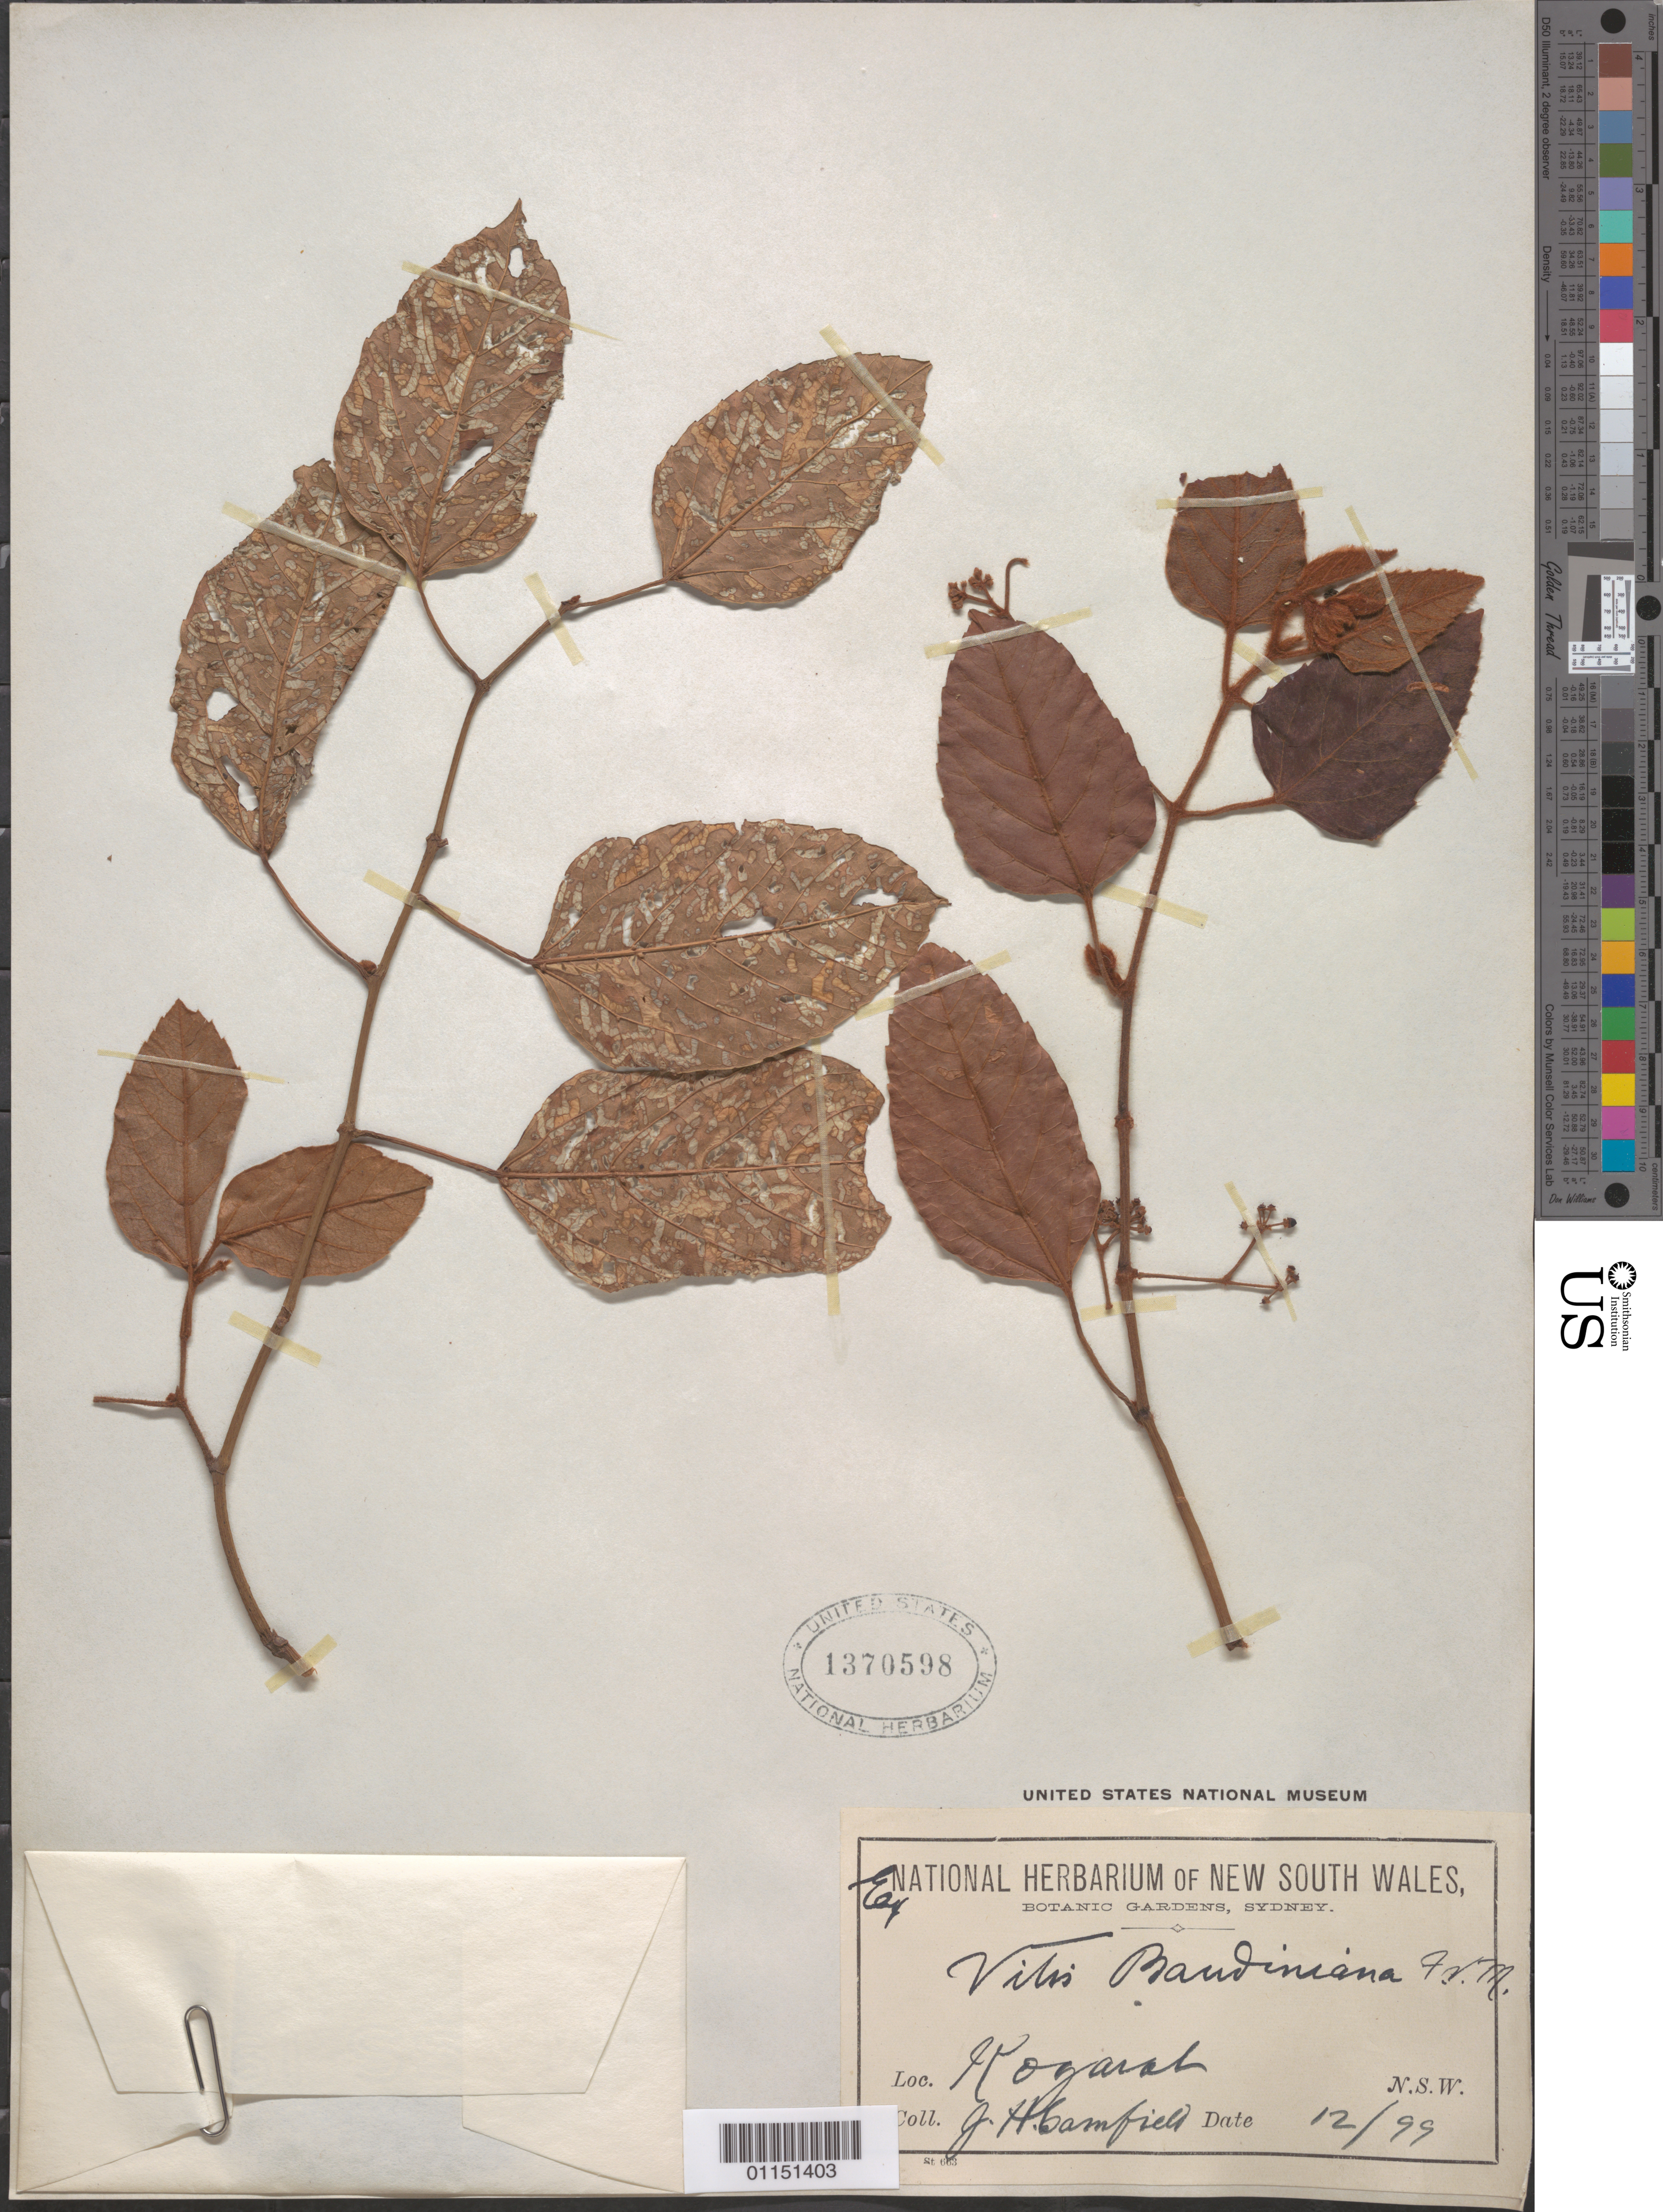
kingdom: Plantae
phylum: Tracheophyta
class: Magnoliopsida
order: Vitales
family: Vitaceae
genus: Cissus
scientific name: Cissus baudiniana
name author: Brouss. & DC.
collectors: J. Camfield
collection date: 1899-12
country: Australia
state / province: New South Wales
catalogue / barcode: US 1370598